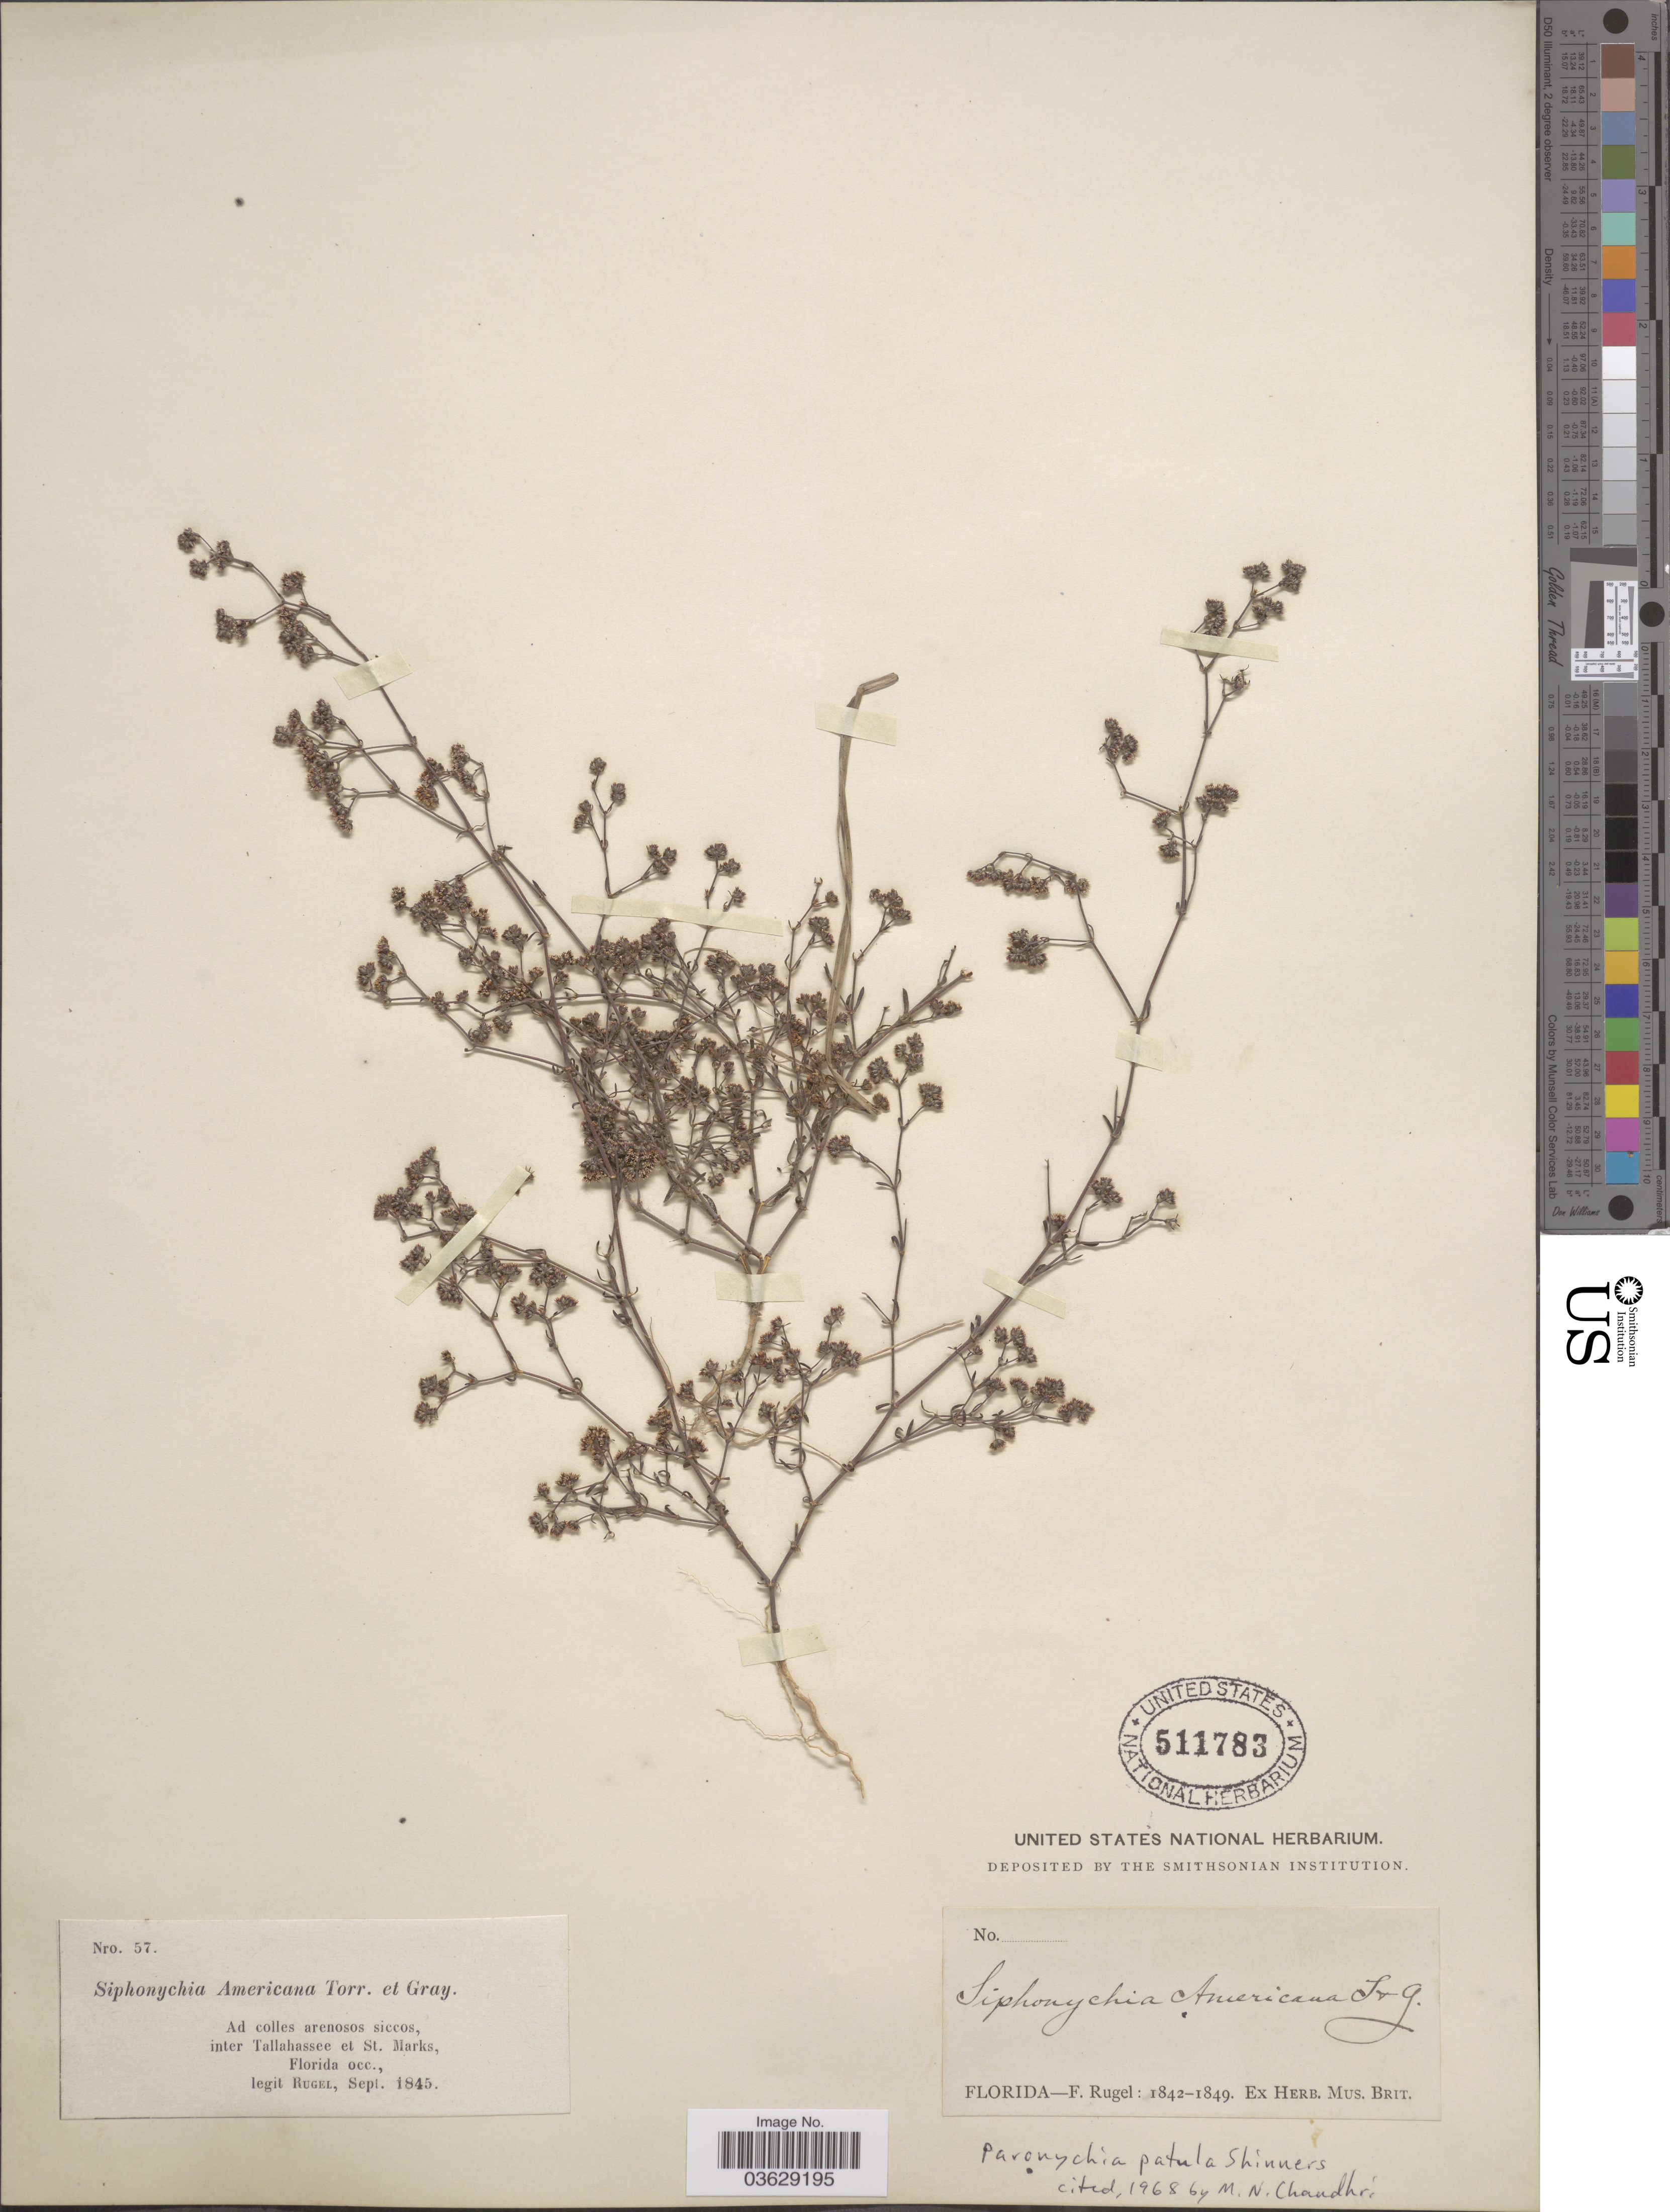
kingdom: Plantae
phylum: Tracheophyta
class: Magnoliopsida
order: Caryophyllales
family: Caryophyllaceae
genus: Paronychia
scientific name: Paronychia patula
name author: Shinners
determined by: Strong, Mark T., (BOT), Smithsonian Institution - National Museum of Natural History (UNITED STATES)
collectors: F. Rugel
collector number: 57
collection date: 1845-09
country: United States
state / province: Florida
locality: Ad colles arenosos siccos, inter Tallahassee et St. Marks, Florida occ.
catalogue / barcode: US 511783